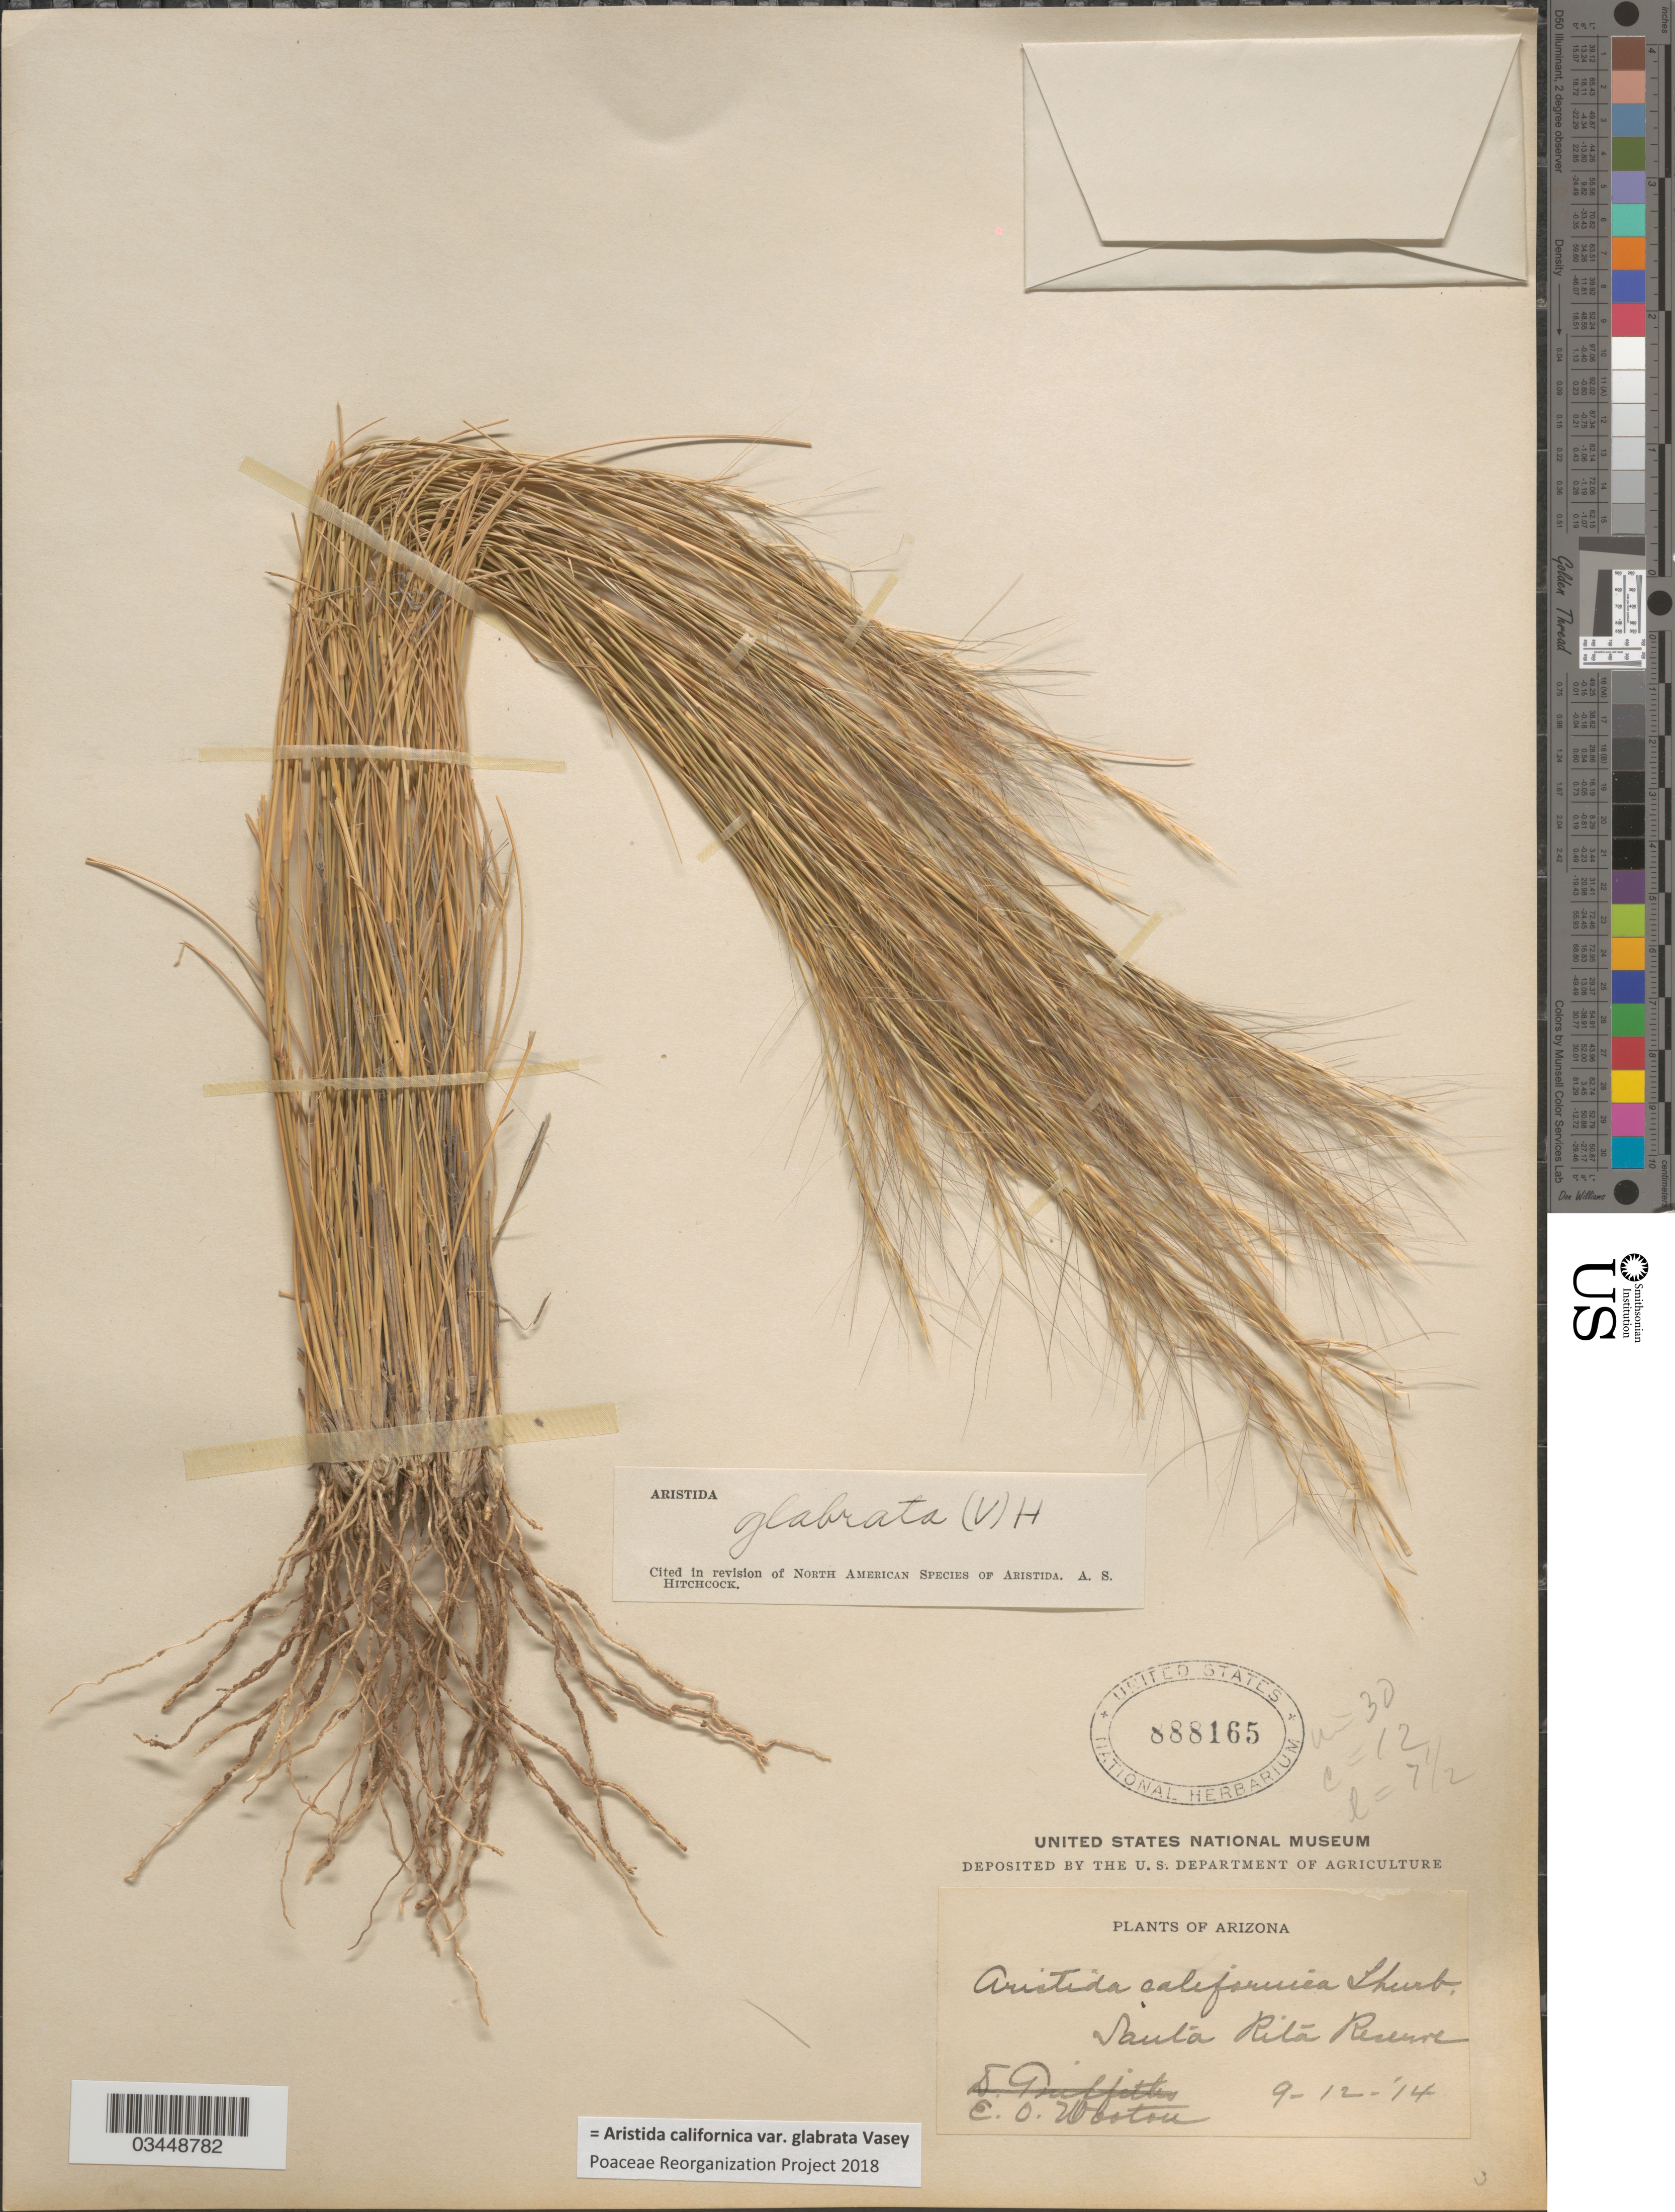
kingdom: Plantae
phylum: Tracheophyta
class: Liliopsida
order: Poales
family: Poaceae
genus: Aristida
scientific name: Aristida californica var. glabrata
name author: Vasey in Brandegee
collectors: E. O. Wooton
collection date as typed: Transcribed d/m/y: 12/9/14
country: United States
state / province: Arizona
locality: Santa Rita Reserve.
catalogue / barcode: US 888165